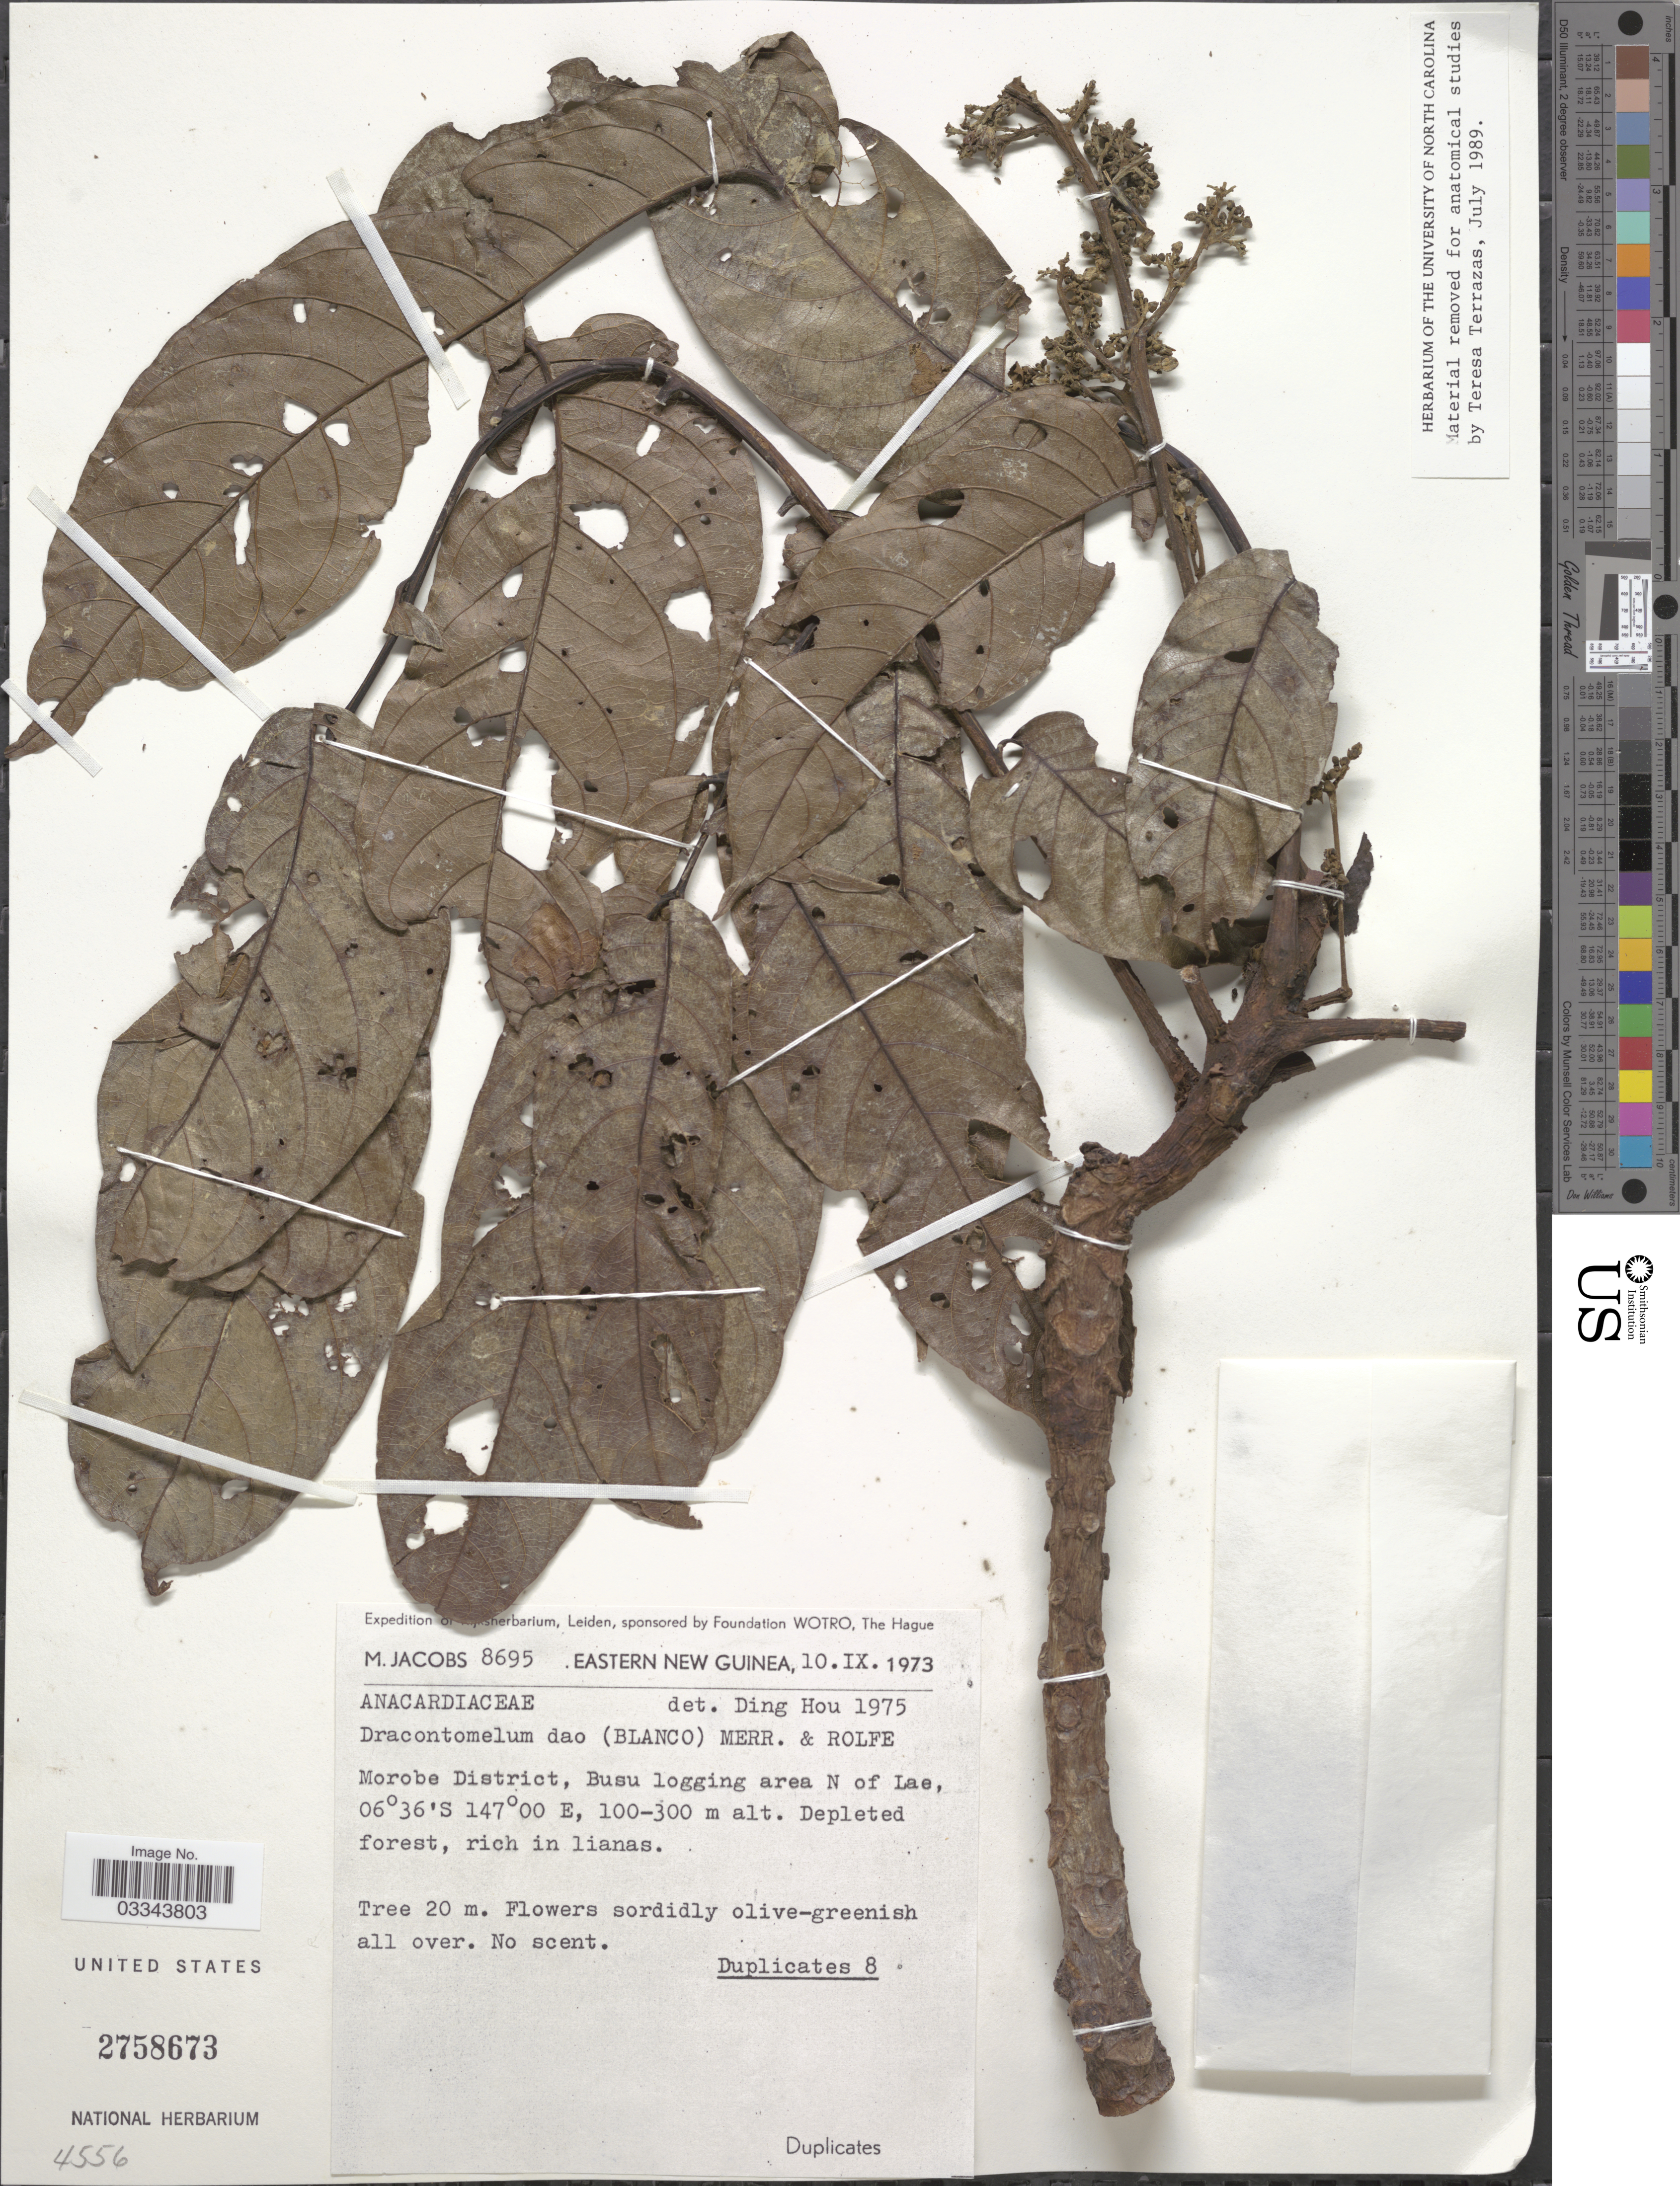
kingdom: Plantae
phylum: Tracheophyta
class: Magnoliopsida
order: Sapindales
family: Anacardiaceae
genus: Dracontomelon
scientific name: Dracontomelon dao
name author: (Blanco) Merr. & Rolfe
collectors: M. Jacobs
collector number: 8695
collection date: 1973-09-10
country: Papua New Guinea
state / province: Morobe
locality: Eastern New Guinea. Morobe District, Busu logging area N of Lae.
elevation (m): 100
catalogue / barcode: US 2758673